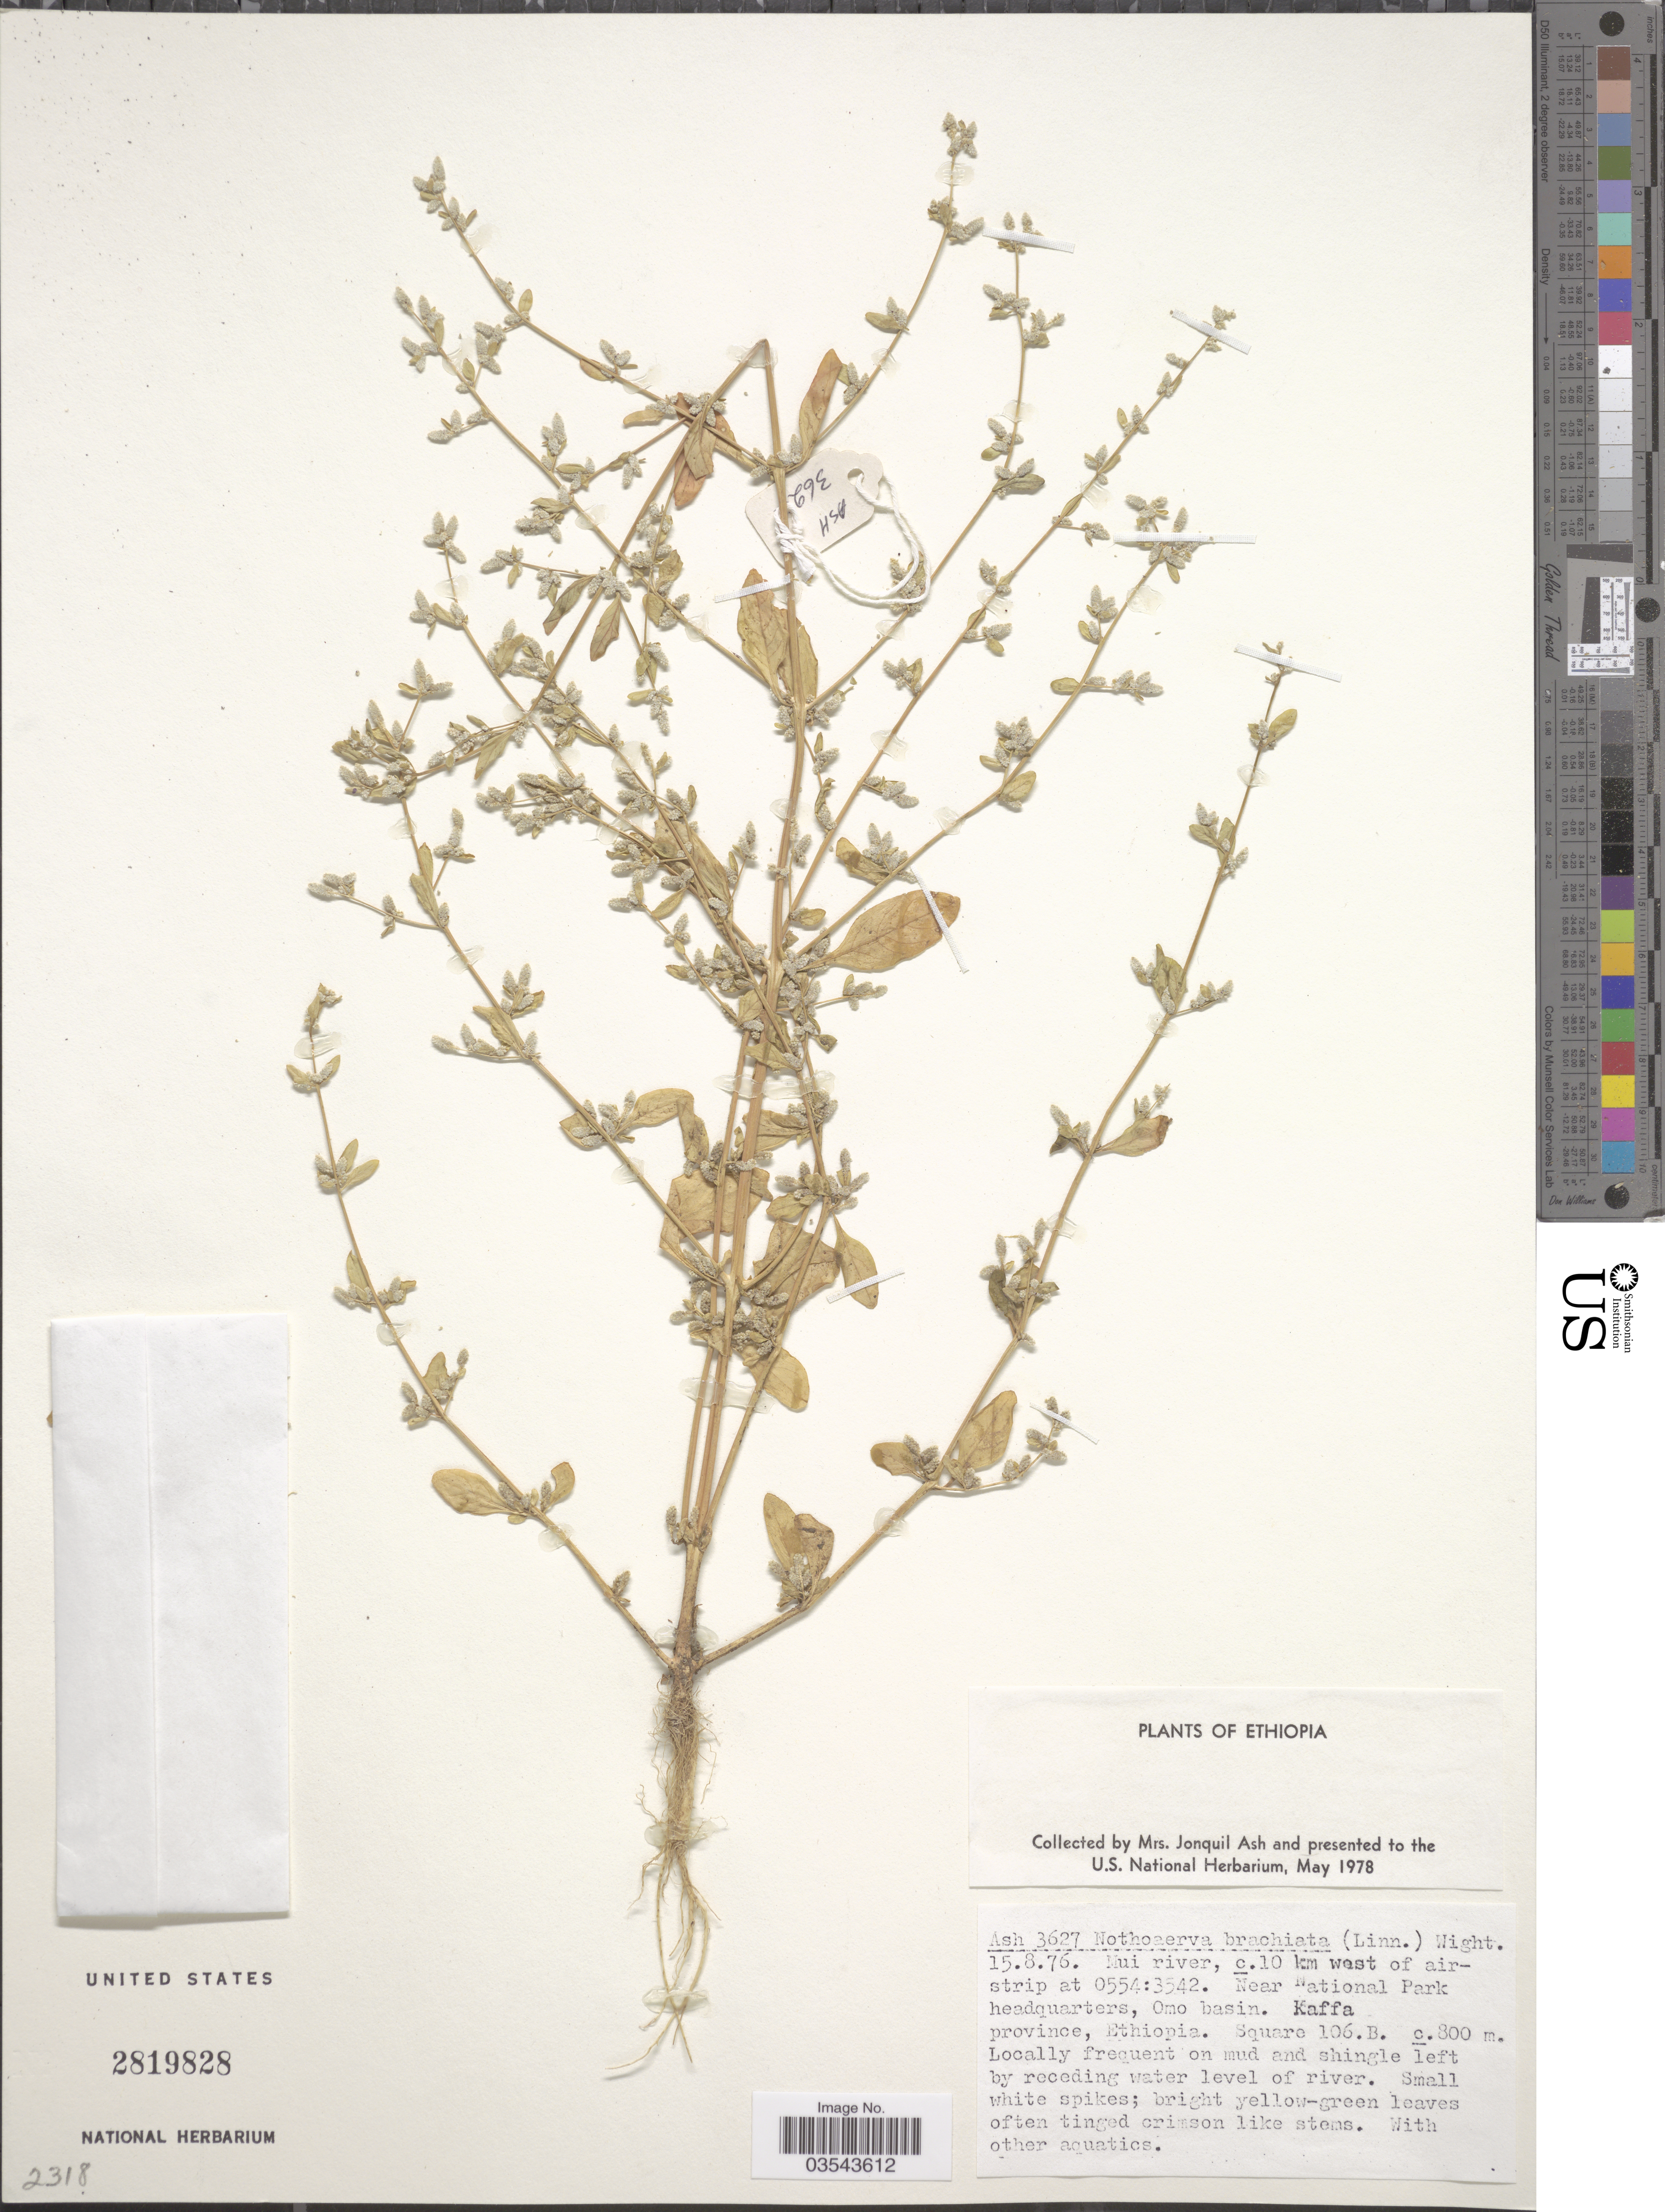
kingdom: Plantae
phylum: Tracheophyta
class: Magnoliopsida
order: Caryophyllales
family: Amaranthaceae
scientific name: Nothosaerua brachiata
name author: Baill.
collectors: J. Ash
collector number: Ash3627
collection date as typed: Transcribed d/m/y: 15/8/76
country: Ethiopia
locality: Mui river, c. 10 km west of airstrip at 0554:3542. Near National Park headquarters, Omo basin. Kaffa province. Square 106.B.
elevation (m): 800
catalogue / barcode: US 2819828